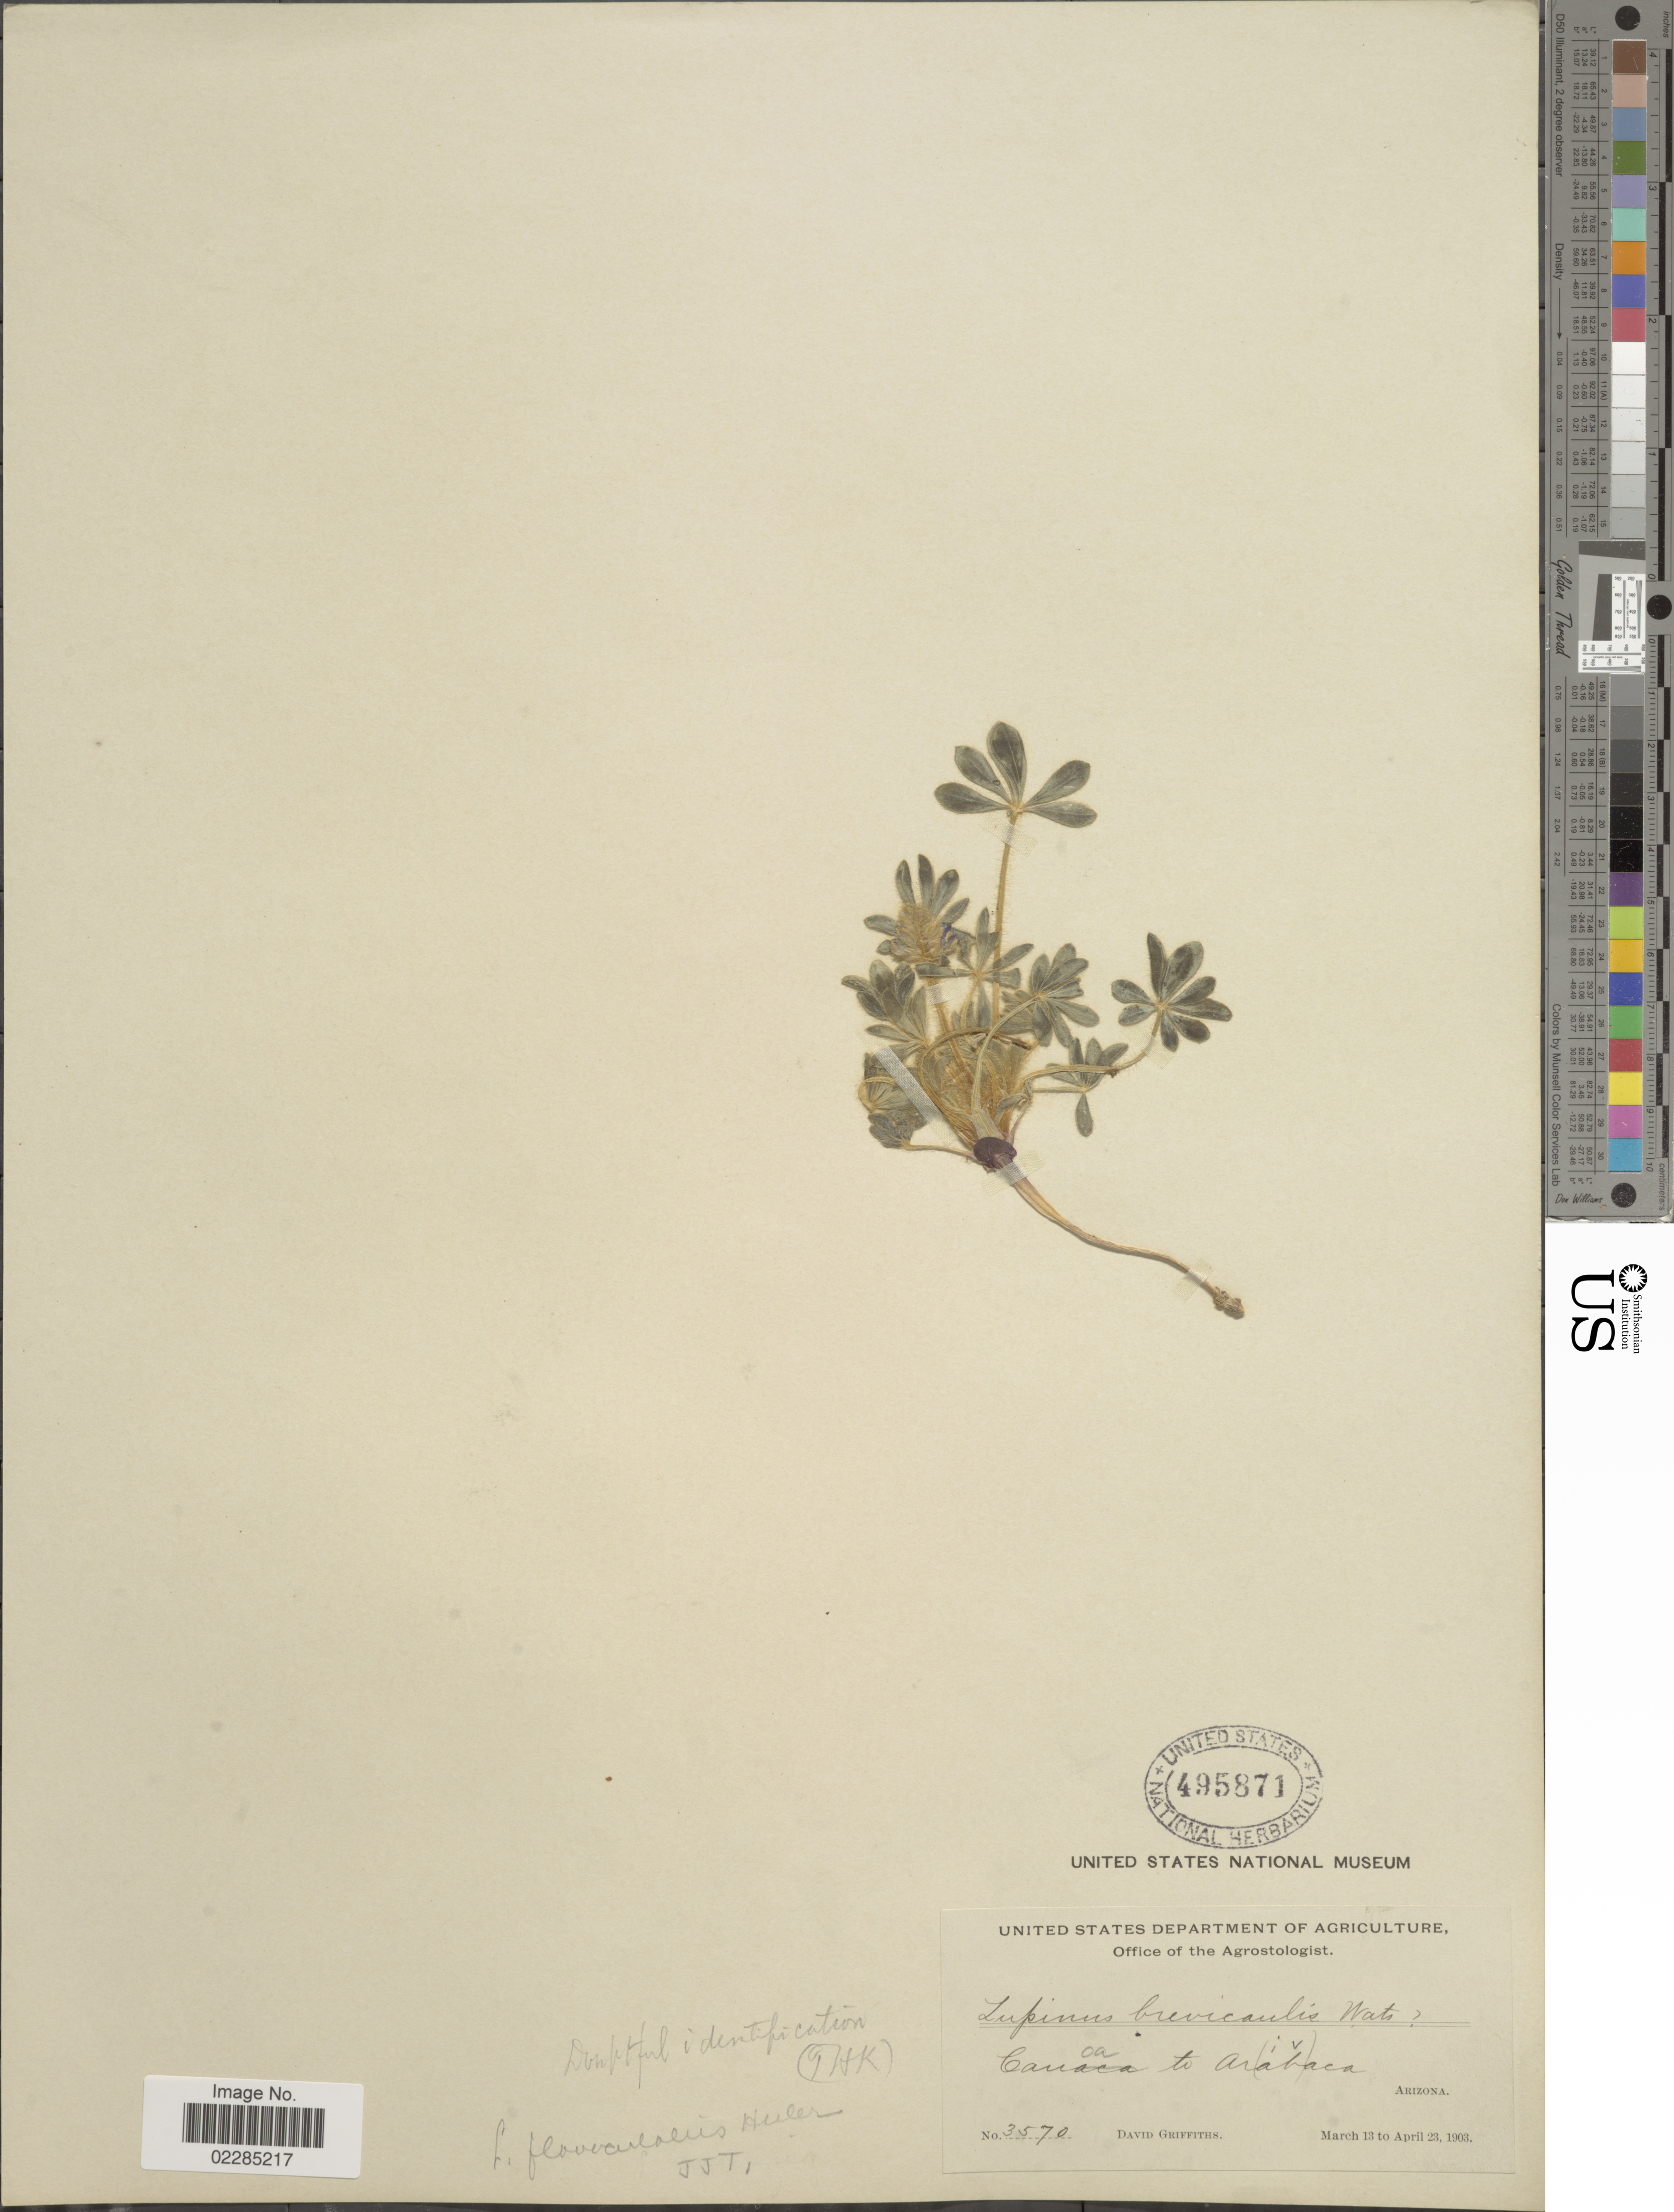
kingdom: Plantae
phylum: Tracheophyta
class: Magnoliopsida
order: Fabales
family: Fabaceae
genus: Lupinus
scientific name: Lupinus flavoculatus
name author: A. Heller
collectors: D. Griffiths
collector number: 3570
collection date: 1903-03-13/1903-04-23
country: United States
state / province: Arizona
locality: Canaca to Arabaca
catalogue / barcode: US 495871